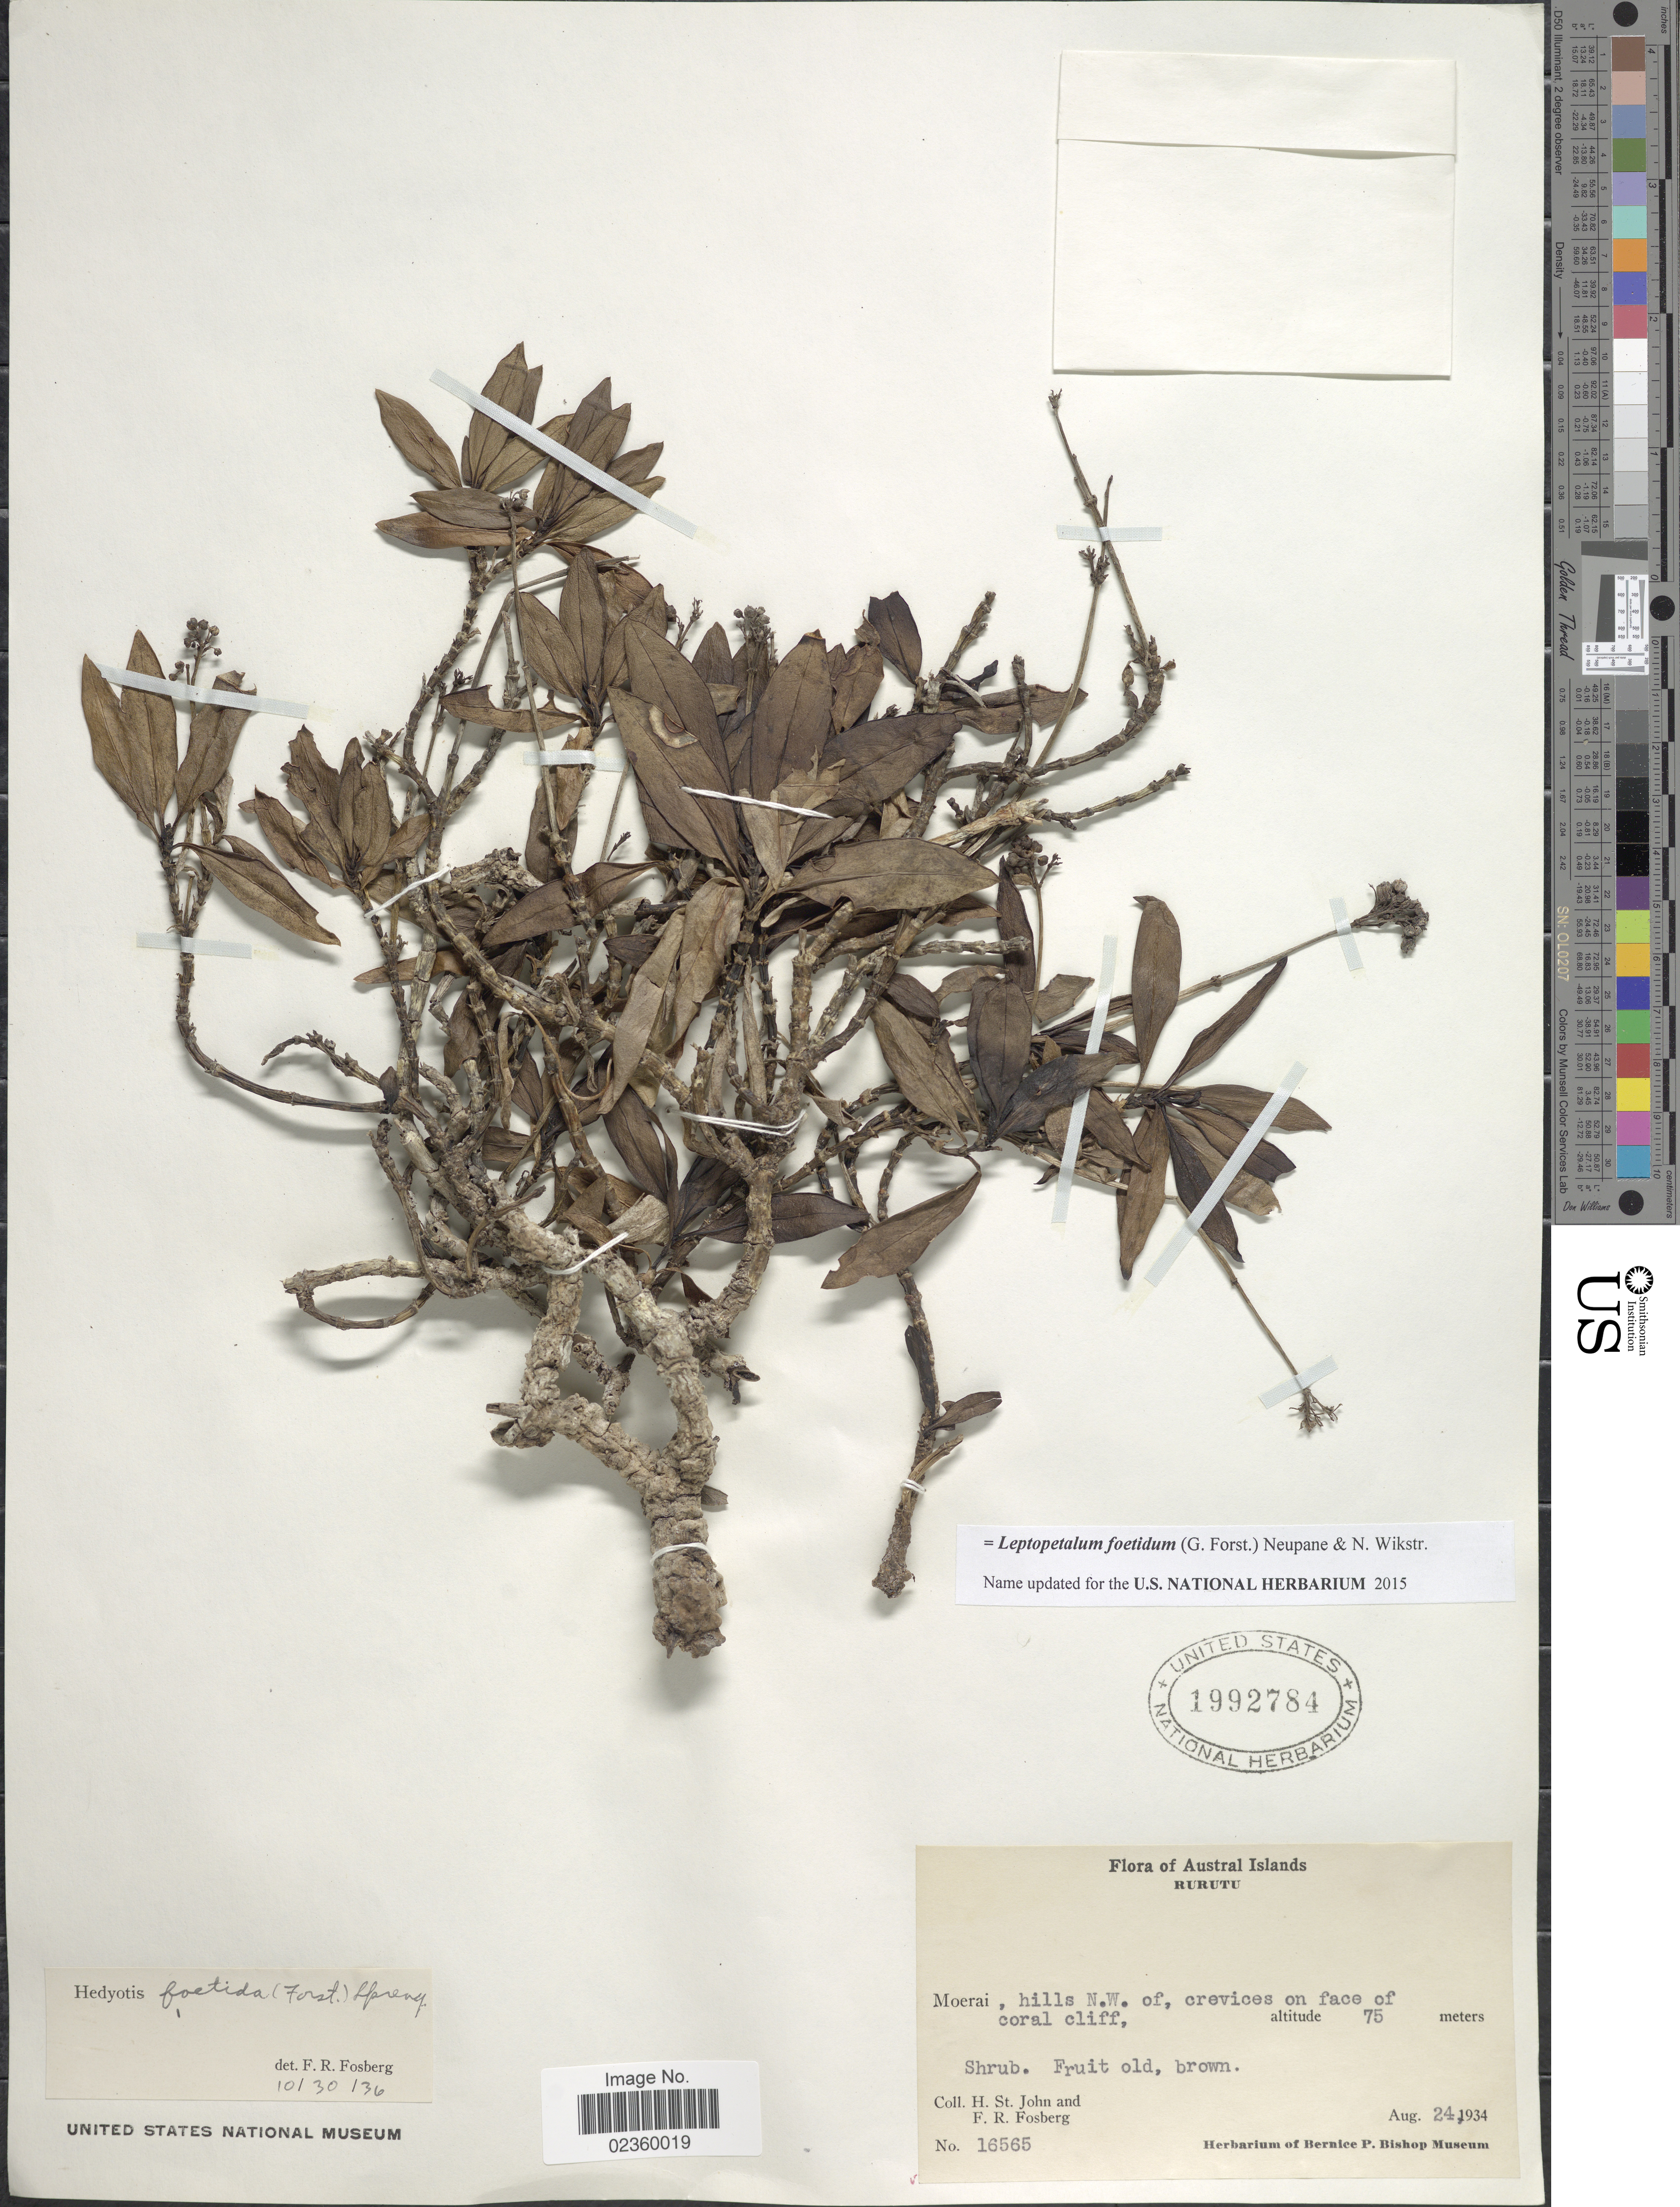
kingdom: Plantae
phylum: Tracheophyta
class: Magnoliopsida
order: Gentianales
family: Rubiaceae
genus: Leptopetalum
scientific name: Leptopetalum foetidum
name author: (G. Forst.) Neupane & N. Wikstr.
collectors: H. St. John & F. R. Fosberg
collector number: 16565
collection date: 1934-08-24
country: French Polynesia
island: Rurutu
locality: Austral Islands. Rurutu. Moerai, hills N. W. of crevices on face of coral cliff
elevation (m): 75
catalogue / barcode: US 1992784